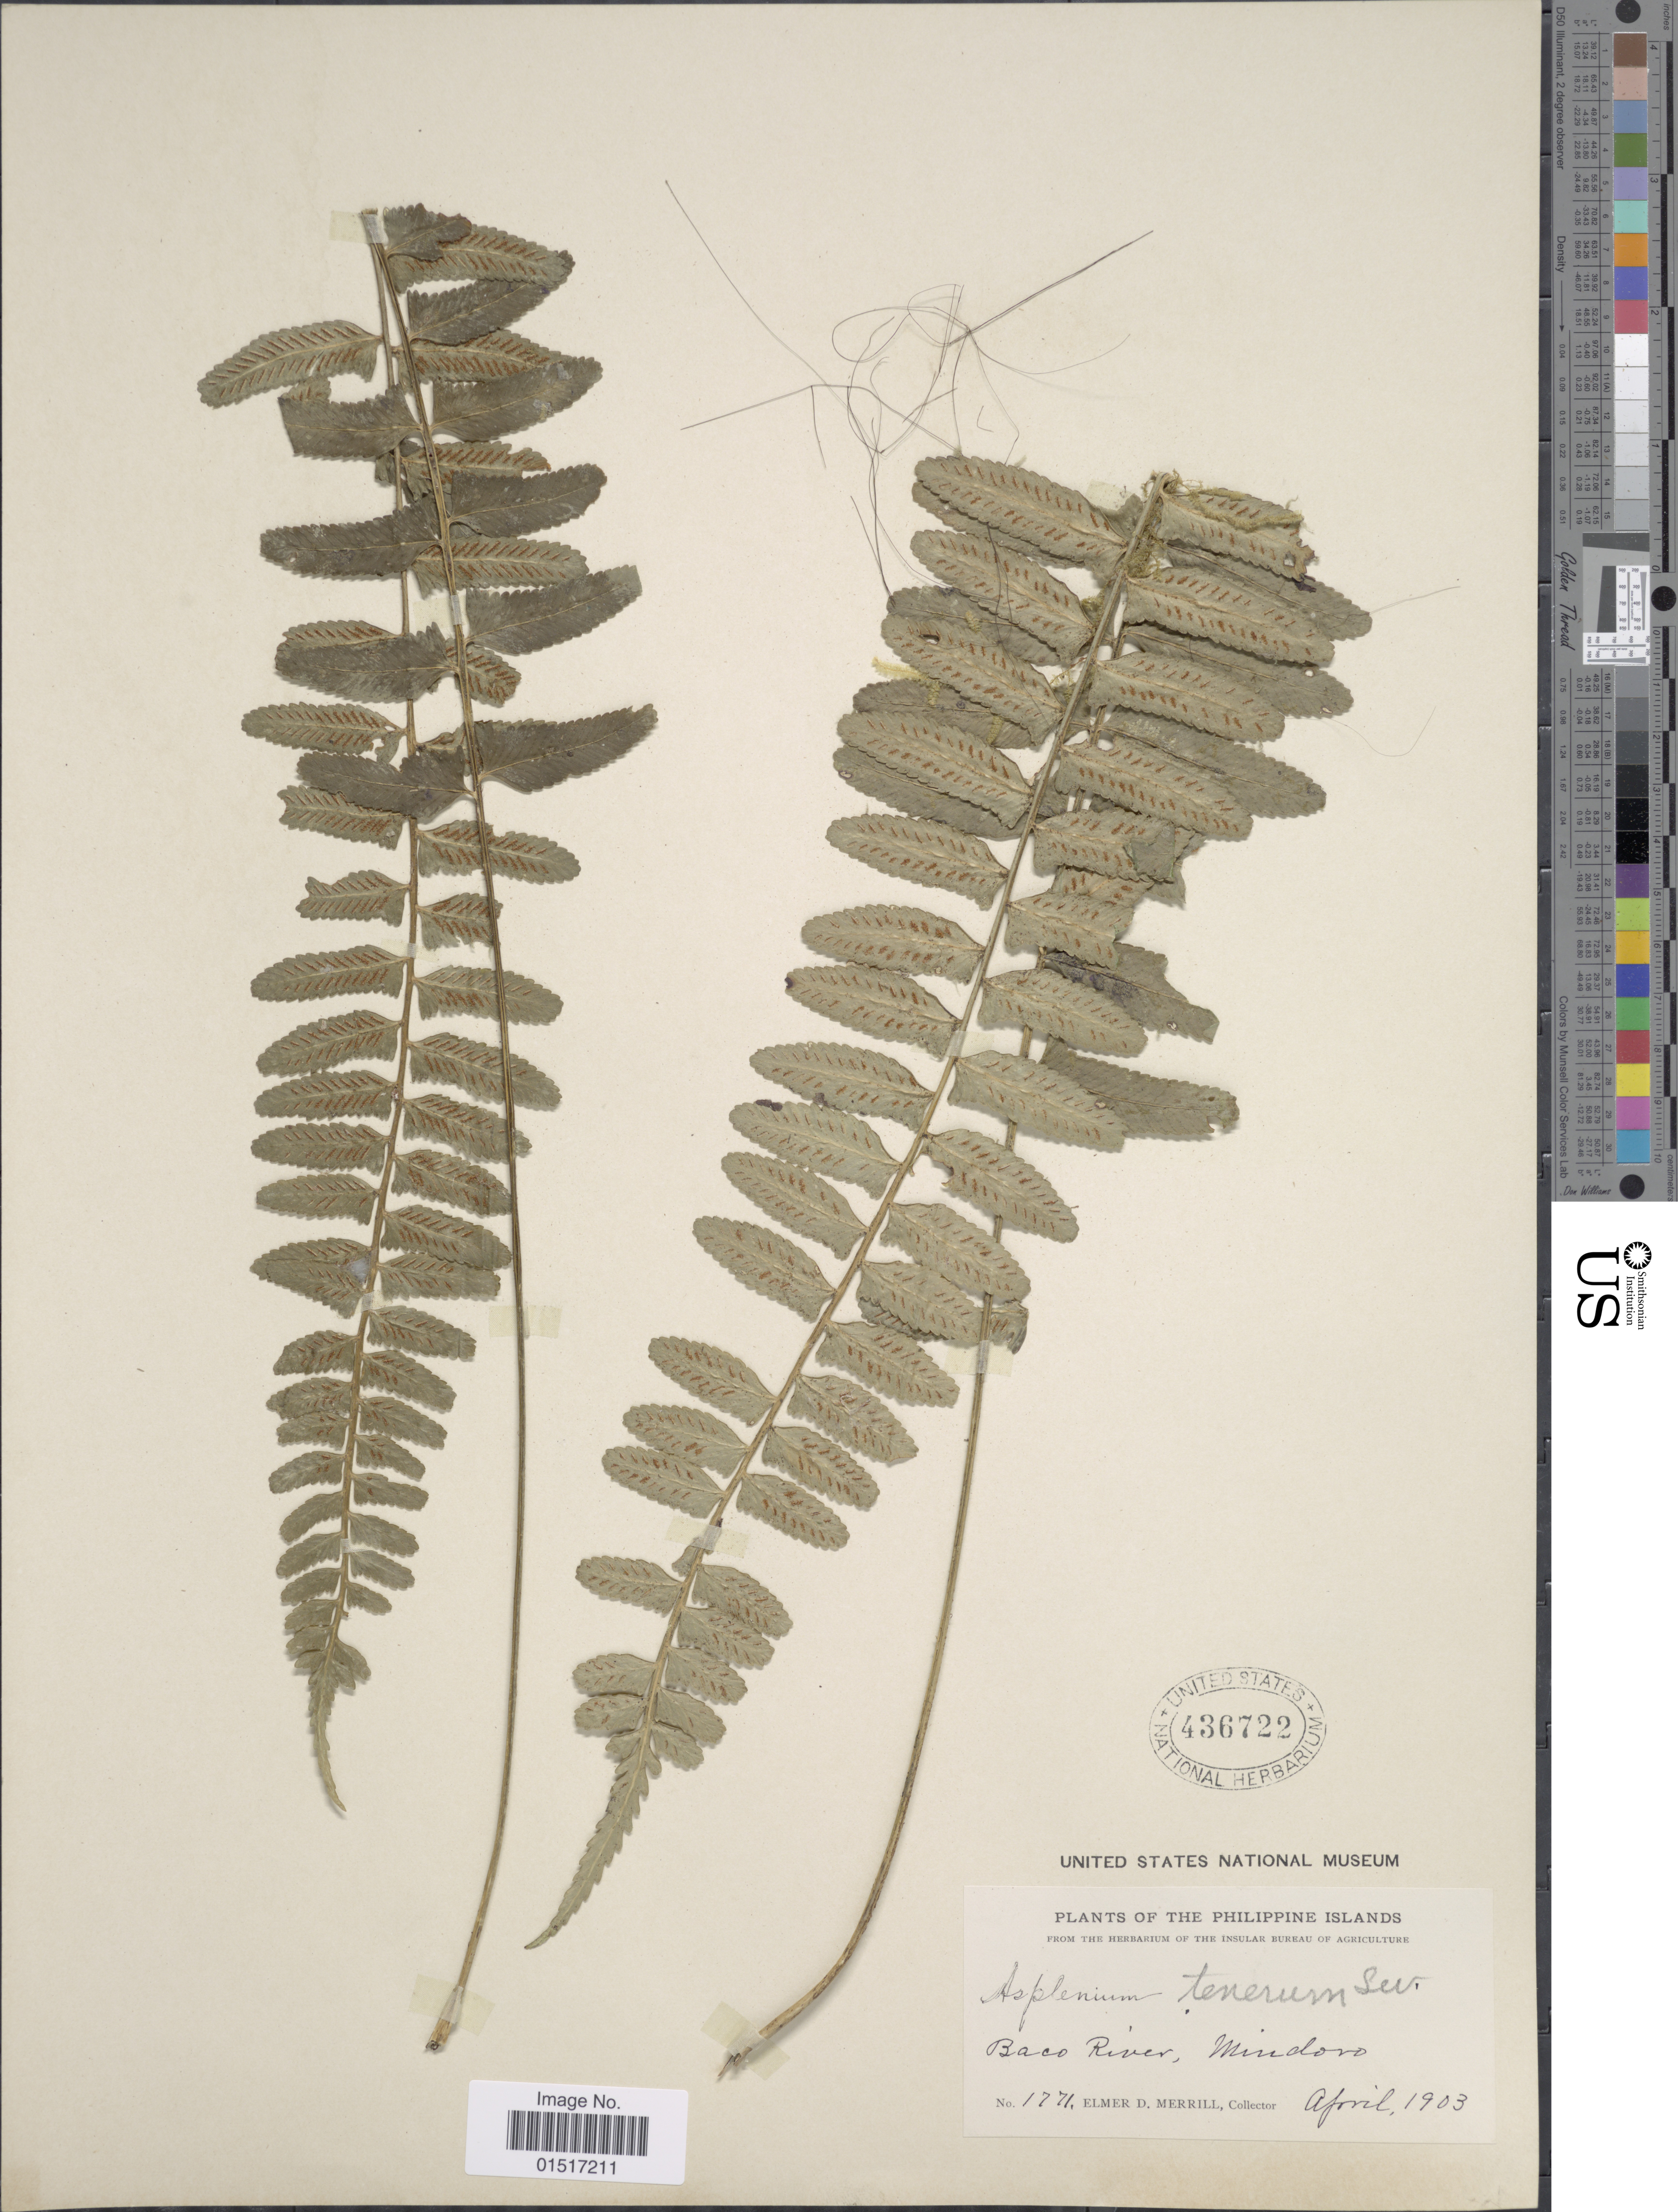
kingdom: Plantae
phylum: Tracheophyta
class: Polypodiopsida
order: Polypodiales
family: Aspleniaceae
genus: Asplenium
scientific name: Asplenium tenerum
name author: G. Forst.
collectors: E. D. Merrill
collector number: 1771*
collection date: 1903-04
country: Philippines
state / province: Mimaropa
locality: Baco River, Mindoro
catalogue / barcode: US 436722